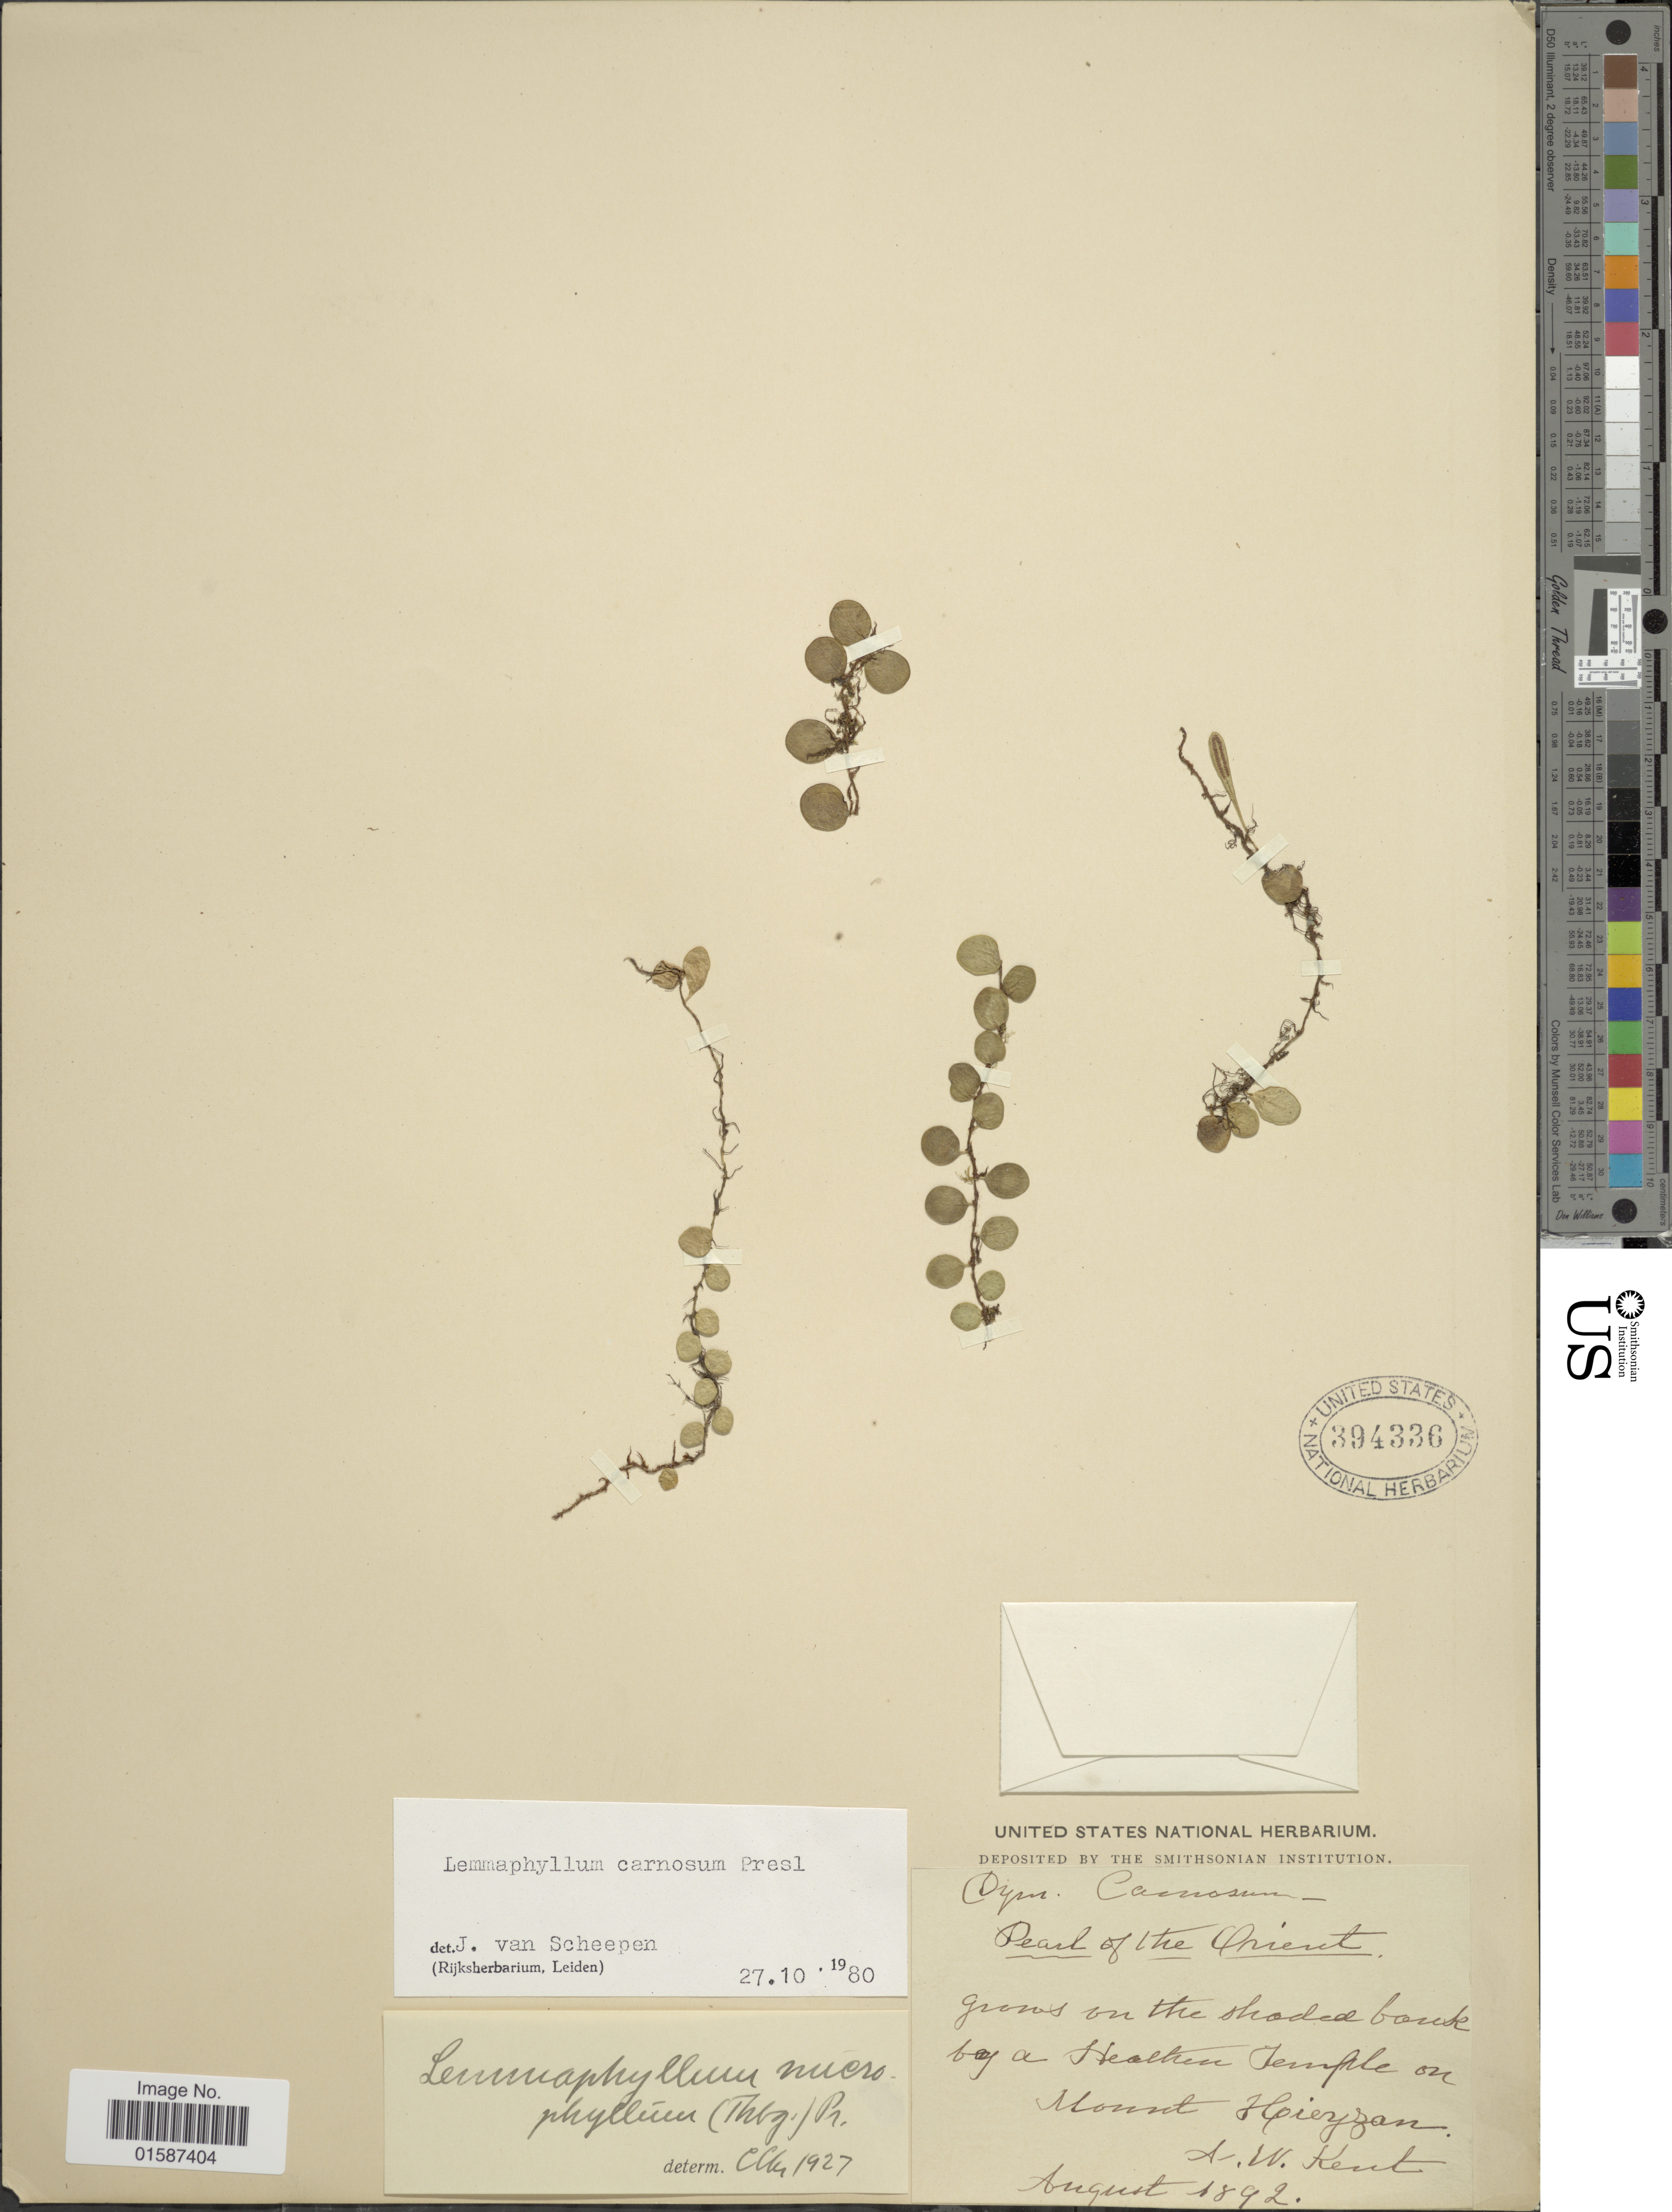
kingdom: Plantae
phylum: Tracheophyta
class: Polypodiopsida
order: Polypodiales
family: Polypodiaceae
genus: Lemmaphyllum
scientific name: Lemmaphyllum microphyllum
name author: C. Presl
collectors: A. Kent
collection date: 1892-08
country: China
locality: Pearl of The Orient, on shaded bank by a Heathen Temple on Mount Hoiezysan [interpreted]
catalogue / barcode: US 394336